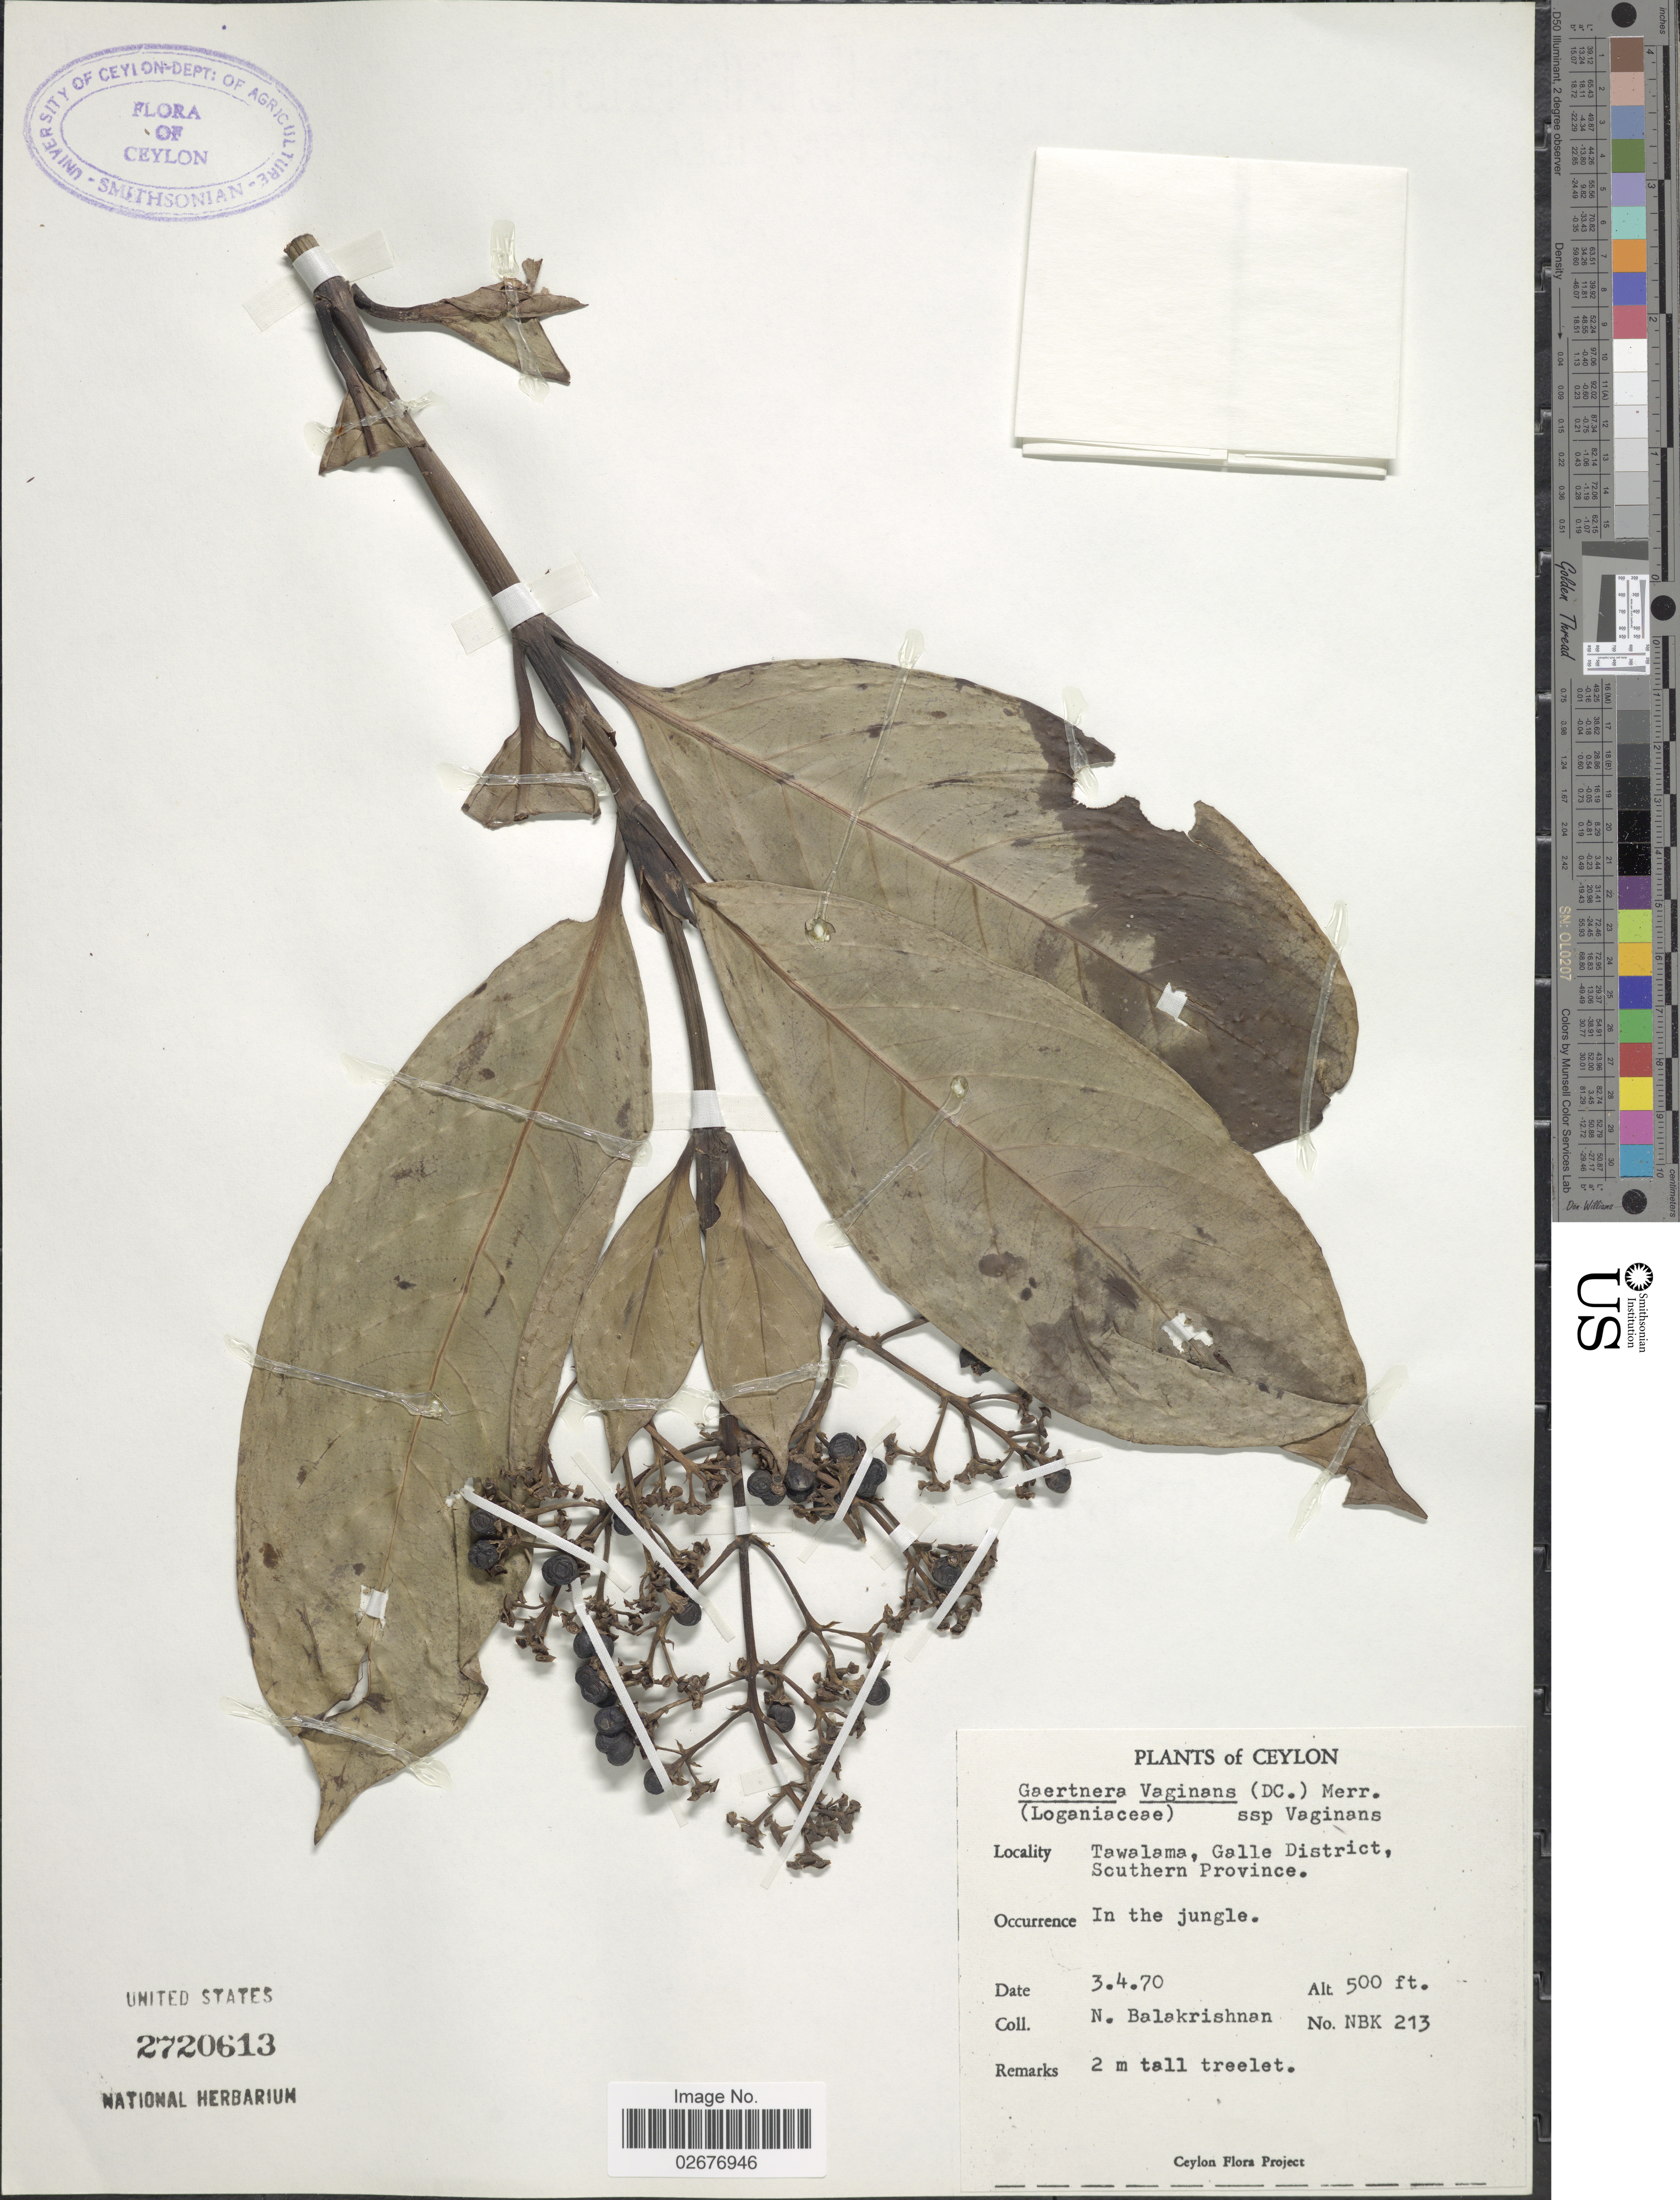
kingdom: Plantae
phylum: Tracheophyta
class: Magnoliopsida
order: Gentianales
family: Rubiaceae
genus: Gaertnera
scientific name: Gaertnera vaginans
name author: (DC.) Merr.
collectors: N. Balakrishnan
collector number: NBK213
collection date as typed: Transcribed d/m/y: 3/4/70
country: Sri Lanka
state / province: Southern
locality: Ceylon, Tawalama, Galle District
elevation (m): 152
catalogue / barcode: US 2720613